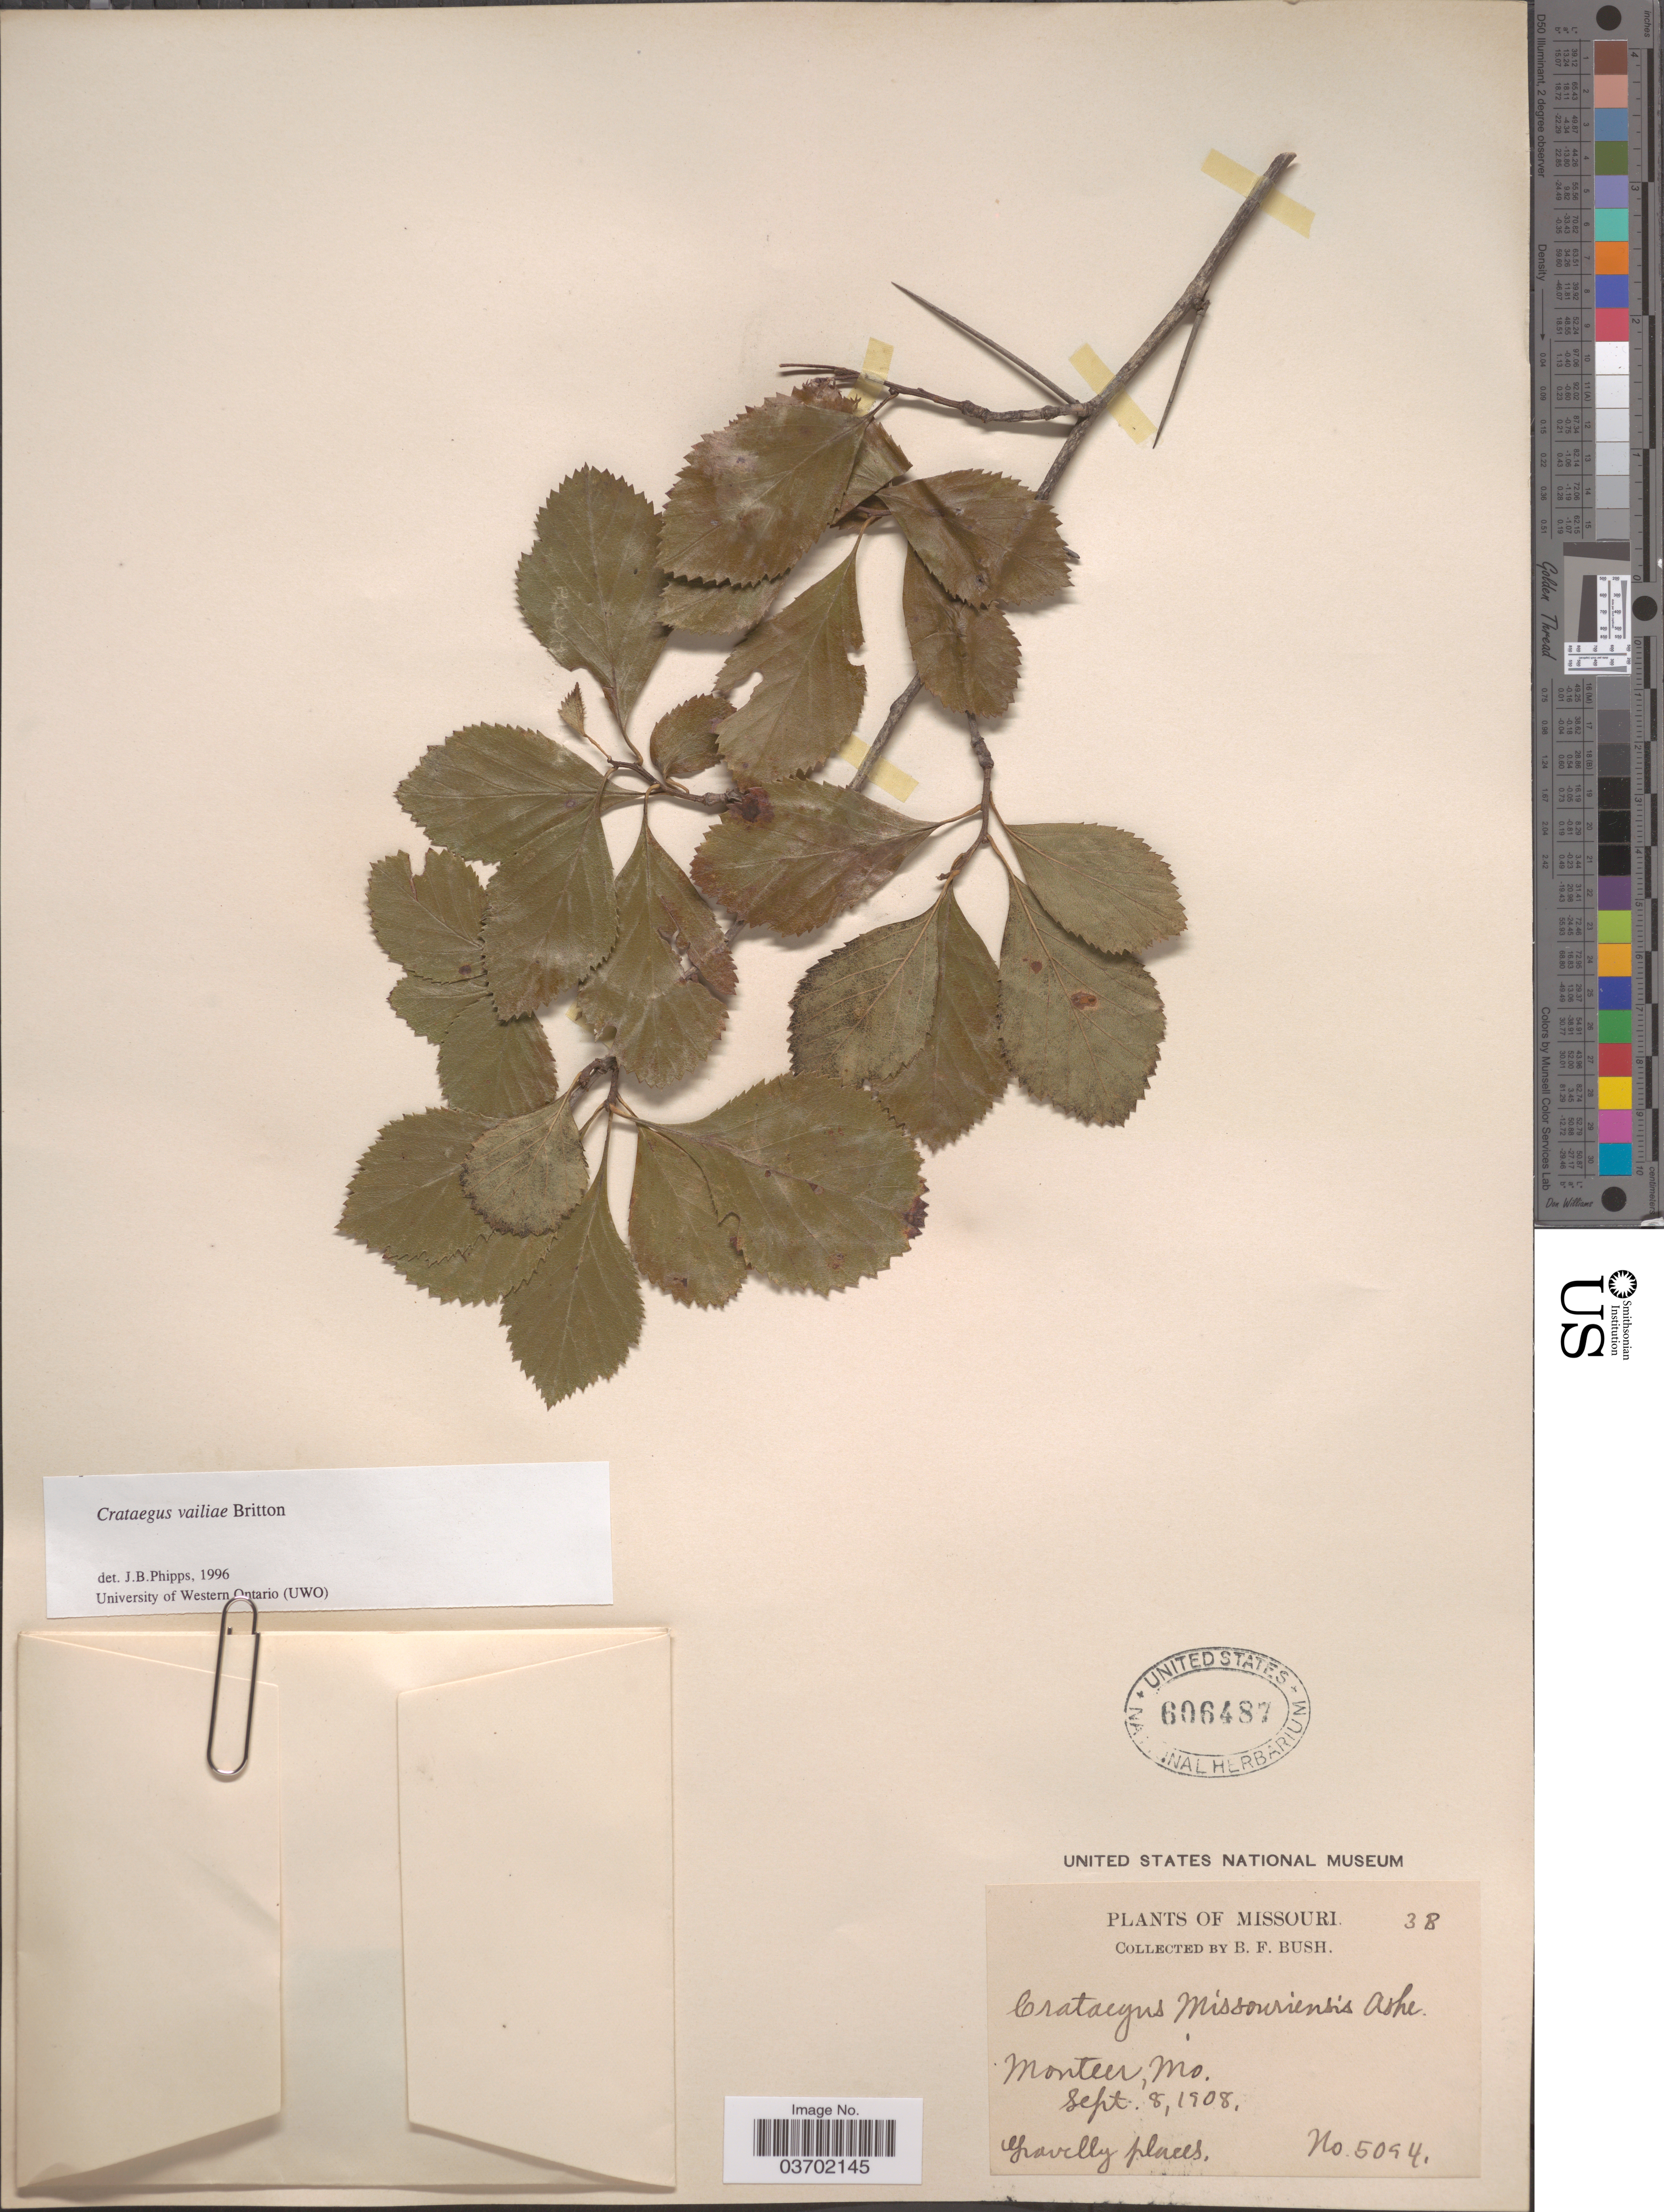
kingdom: Plantae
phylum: Tracheophyta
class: Magnoliopsida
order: Rosales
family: Rosaceae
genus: Crataegus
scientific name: Crataegus x vailiae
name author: Britton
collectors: B. F. Bush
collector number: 5094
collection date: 1908-09-08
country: United States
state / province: Missouri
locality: Monteer.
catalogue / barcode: US 606487